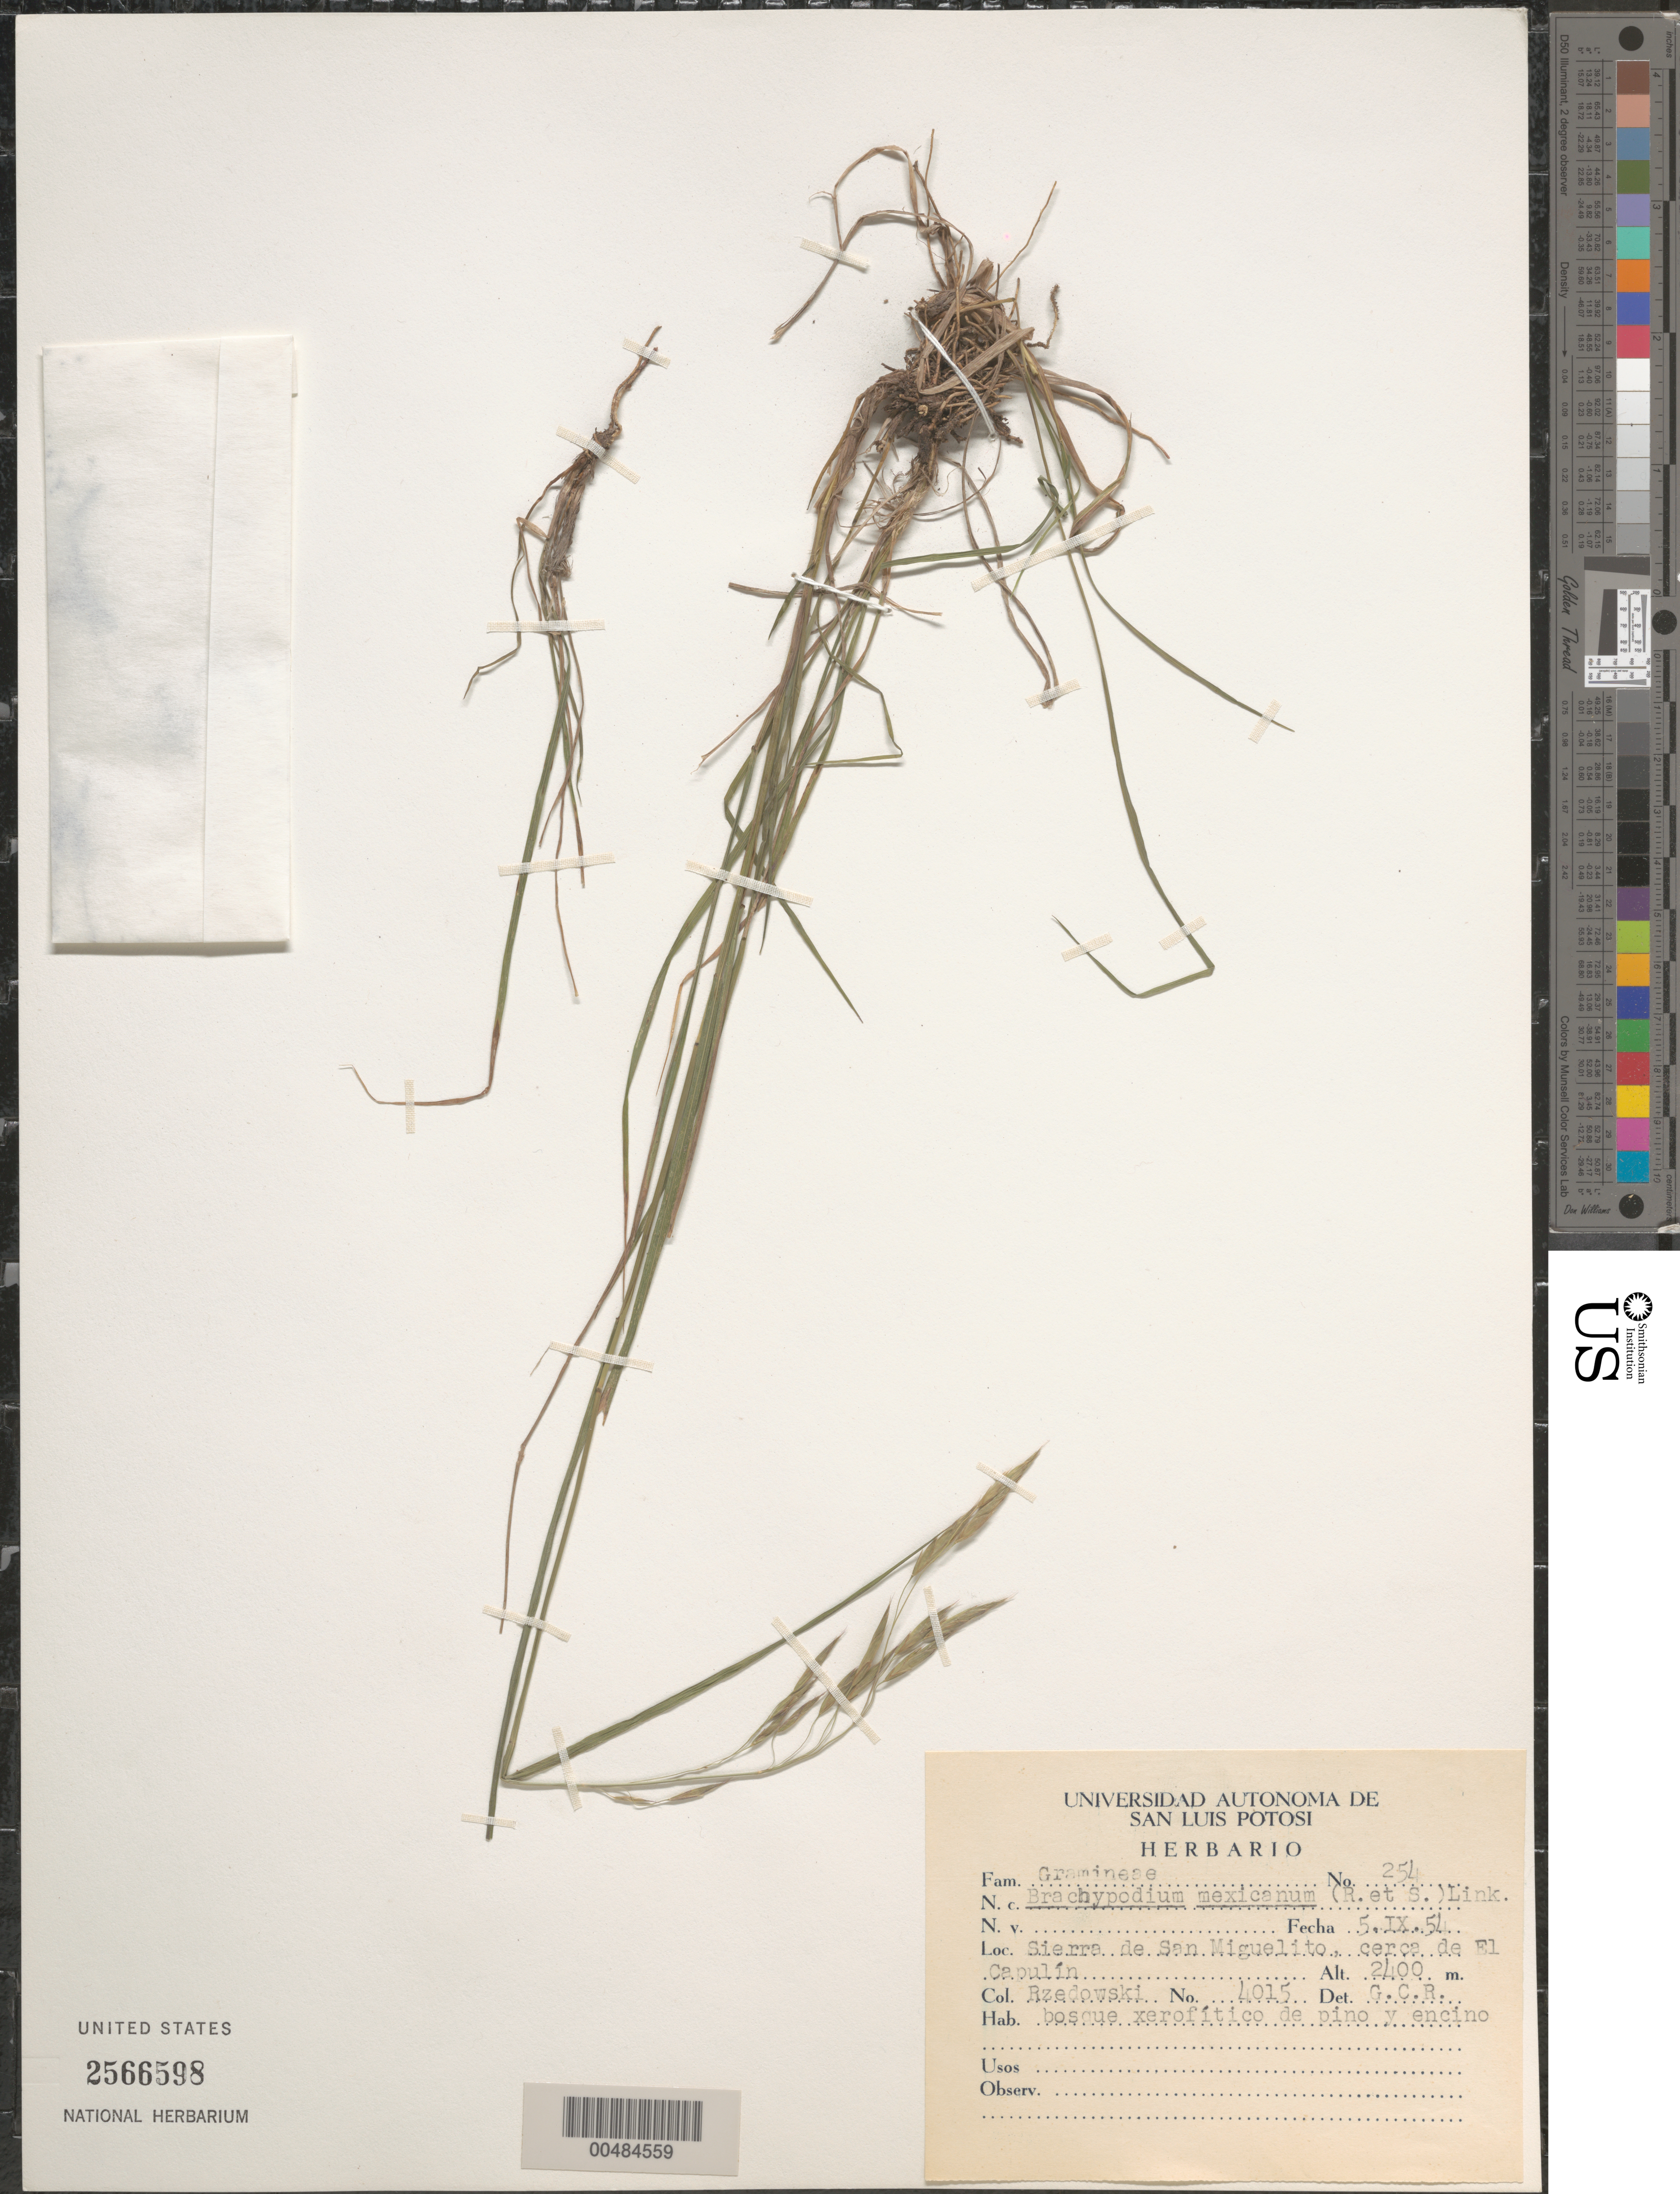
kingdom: Plantae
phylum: Tracheophyta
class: Liliopsida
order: Poales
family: Poaceae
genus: Brachypodium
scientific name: Brachypodium mexicanum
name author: (Roem. & Schult.) Link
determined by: Rzedowski, G. C.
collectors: J. Rzedowski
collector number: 4015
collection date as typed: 5 Sep 1954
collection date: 1954-09-05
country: Mexico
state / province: San Luis Potosi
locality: Sierra de San Miguelito, cerca de El Capul¡n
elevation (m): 2400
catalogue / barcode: US 2566598